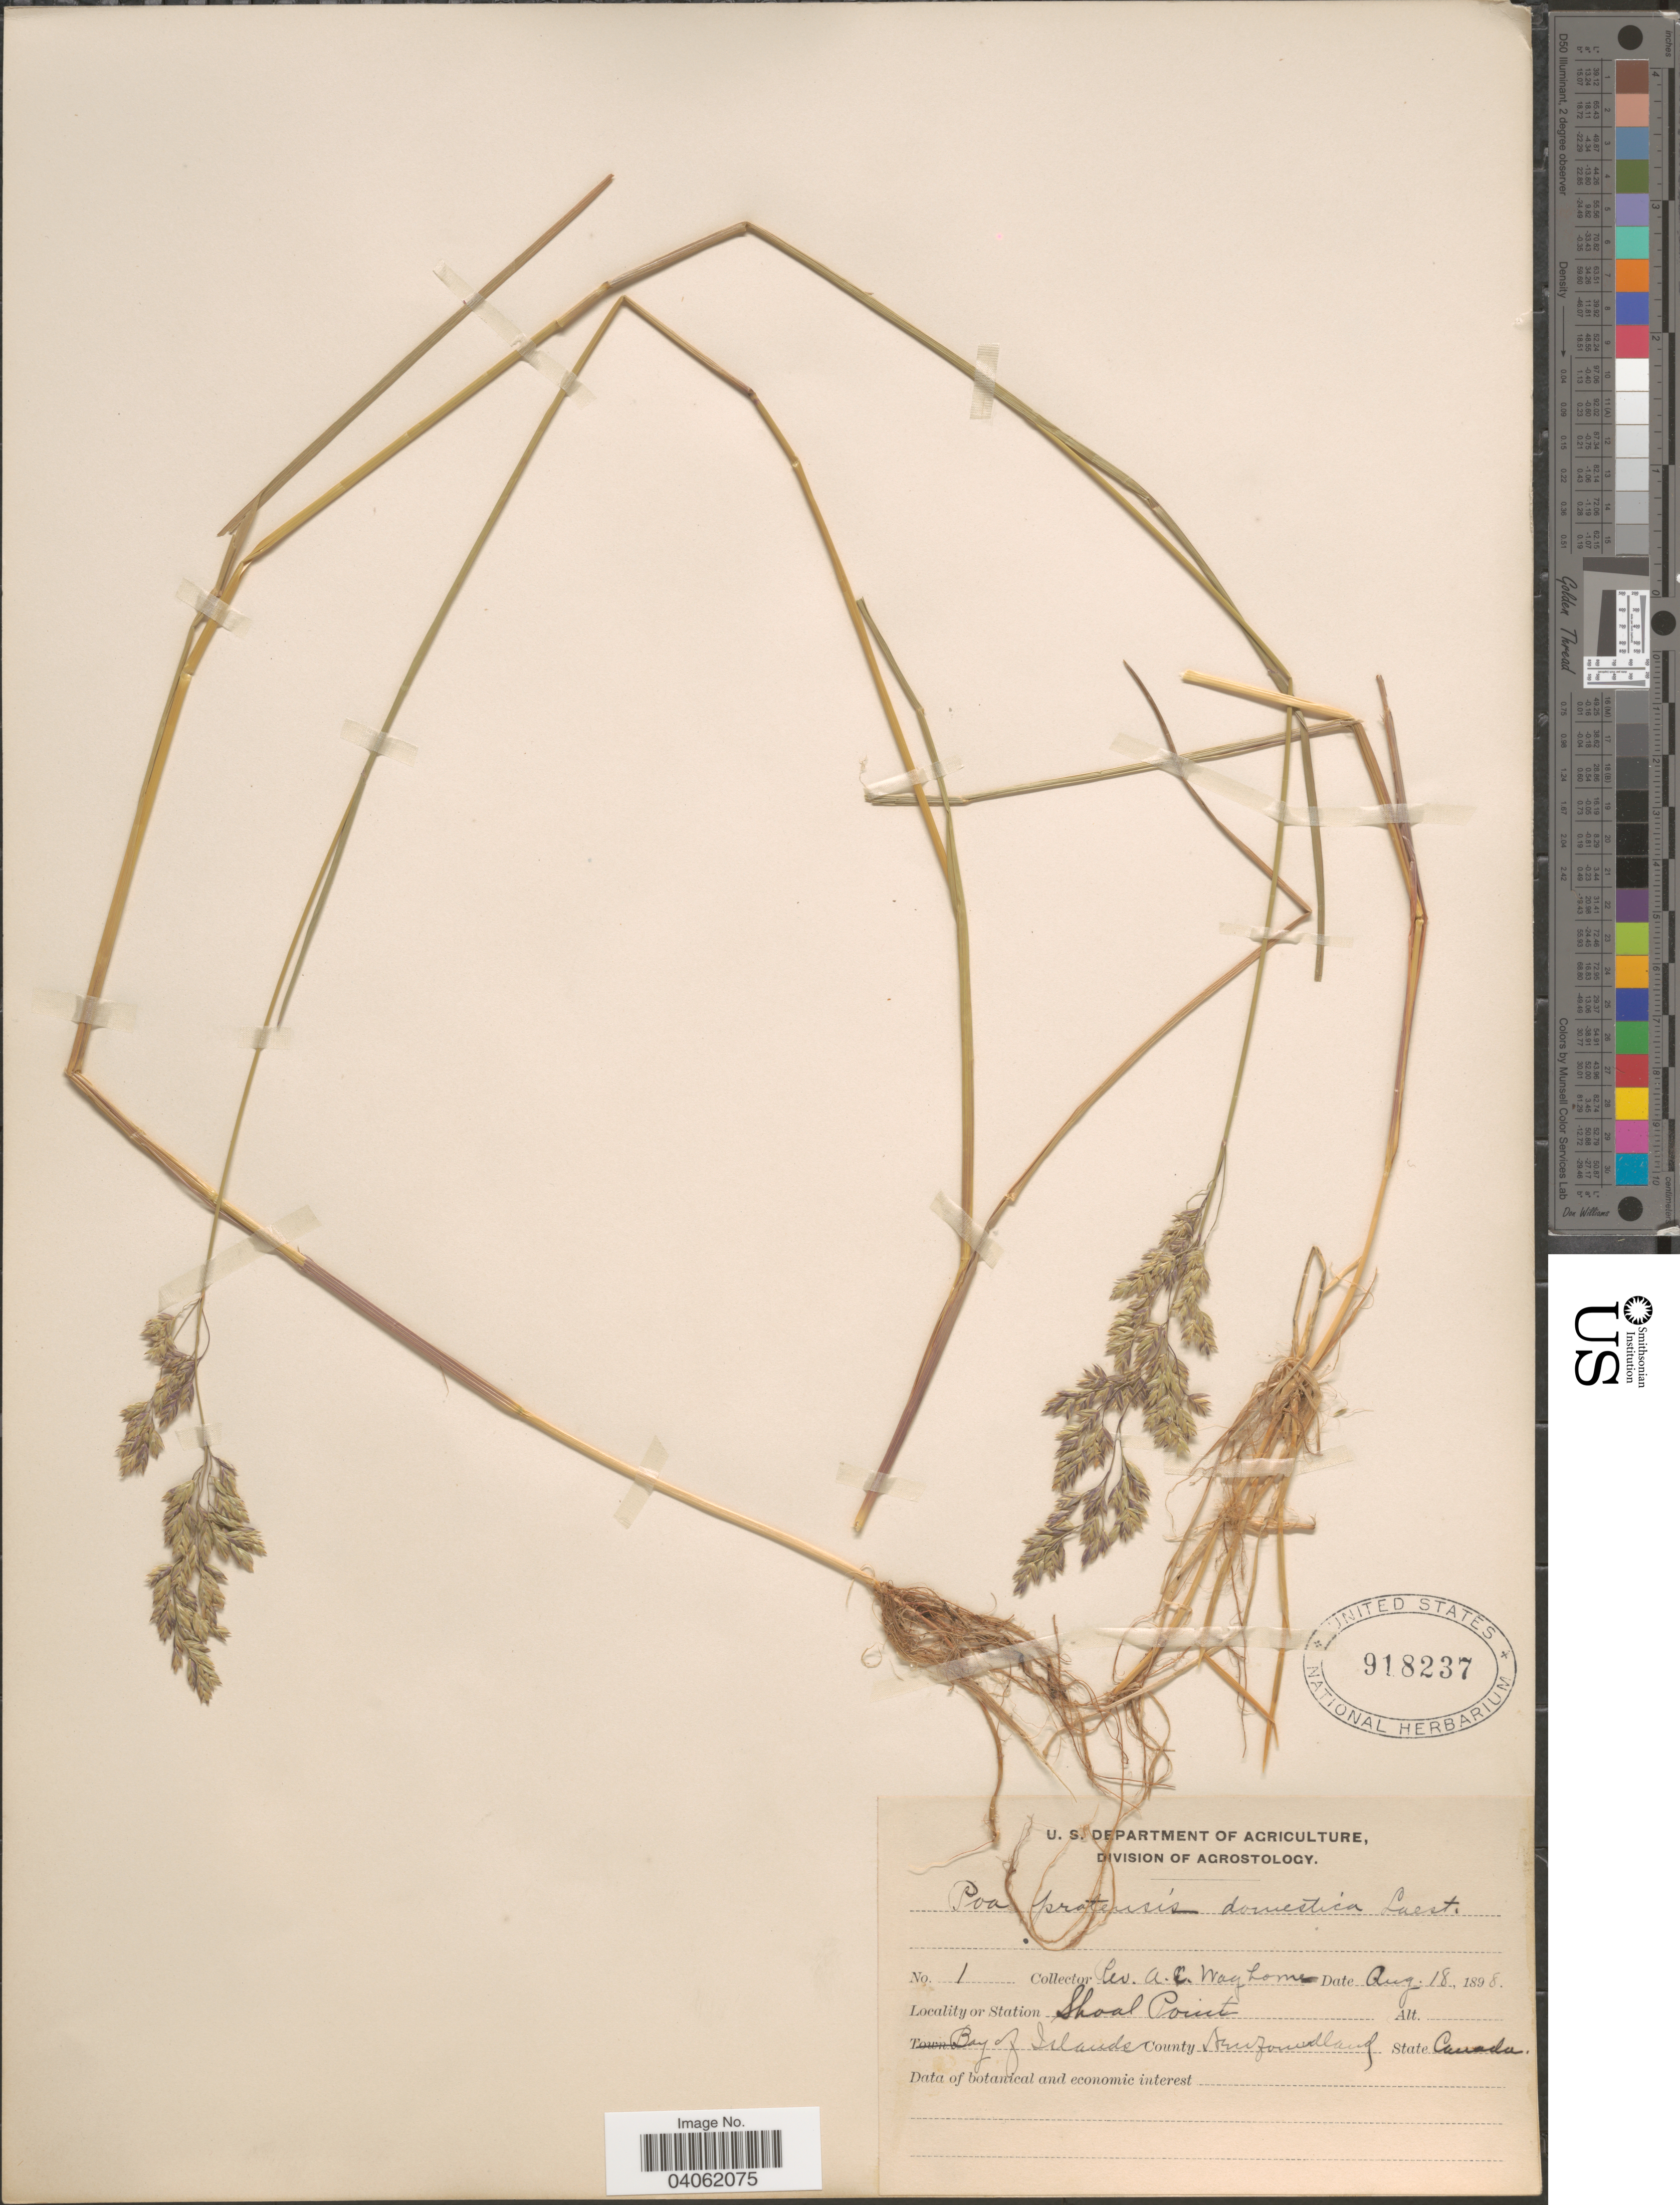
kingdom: Plantae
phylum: Tracheophyta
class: Liliopsida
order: Poales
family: Poaceae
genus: Poa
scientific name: Poa pratensis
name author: L.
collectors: A. Waghorne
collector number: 1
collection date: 1898-08-18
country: Canada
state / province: Newfoundland and Labrador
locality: Station Shoal Point. Bay of Islands. County Newfoundland.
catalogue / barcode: US 918237